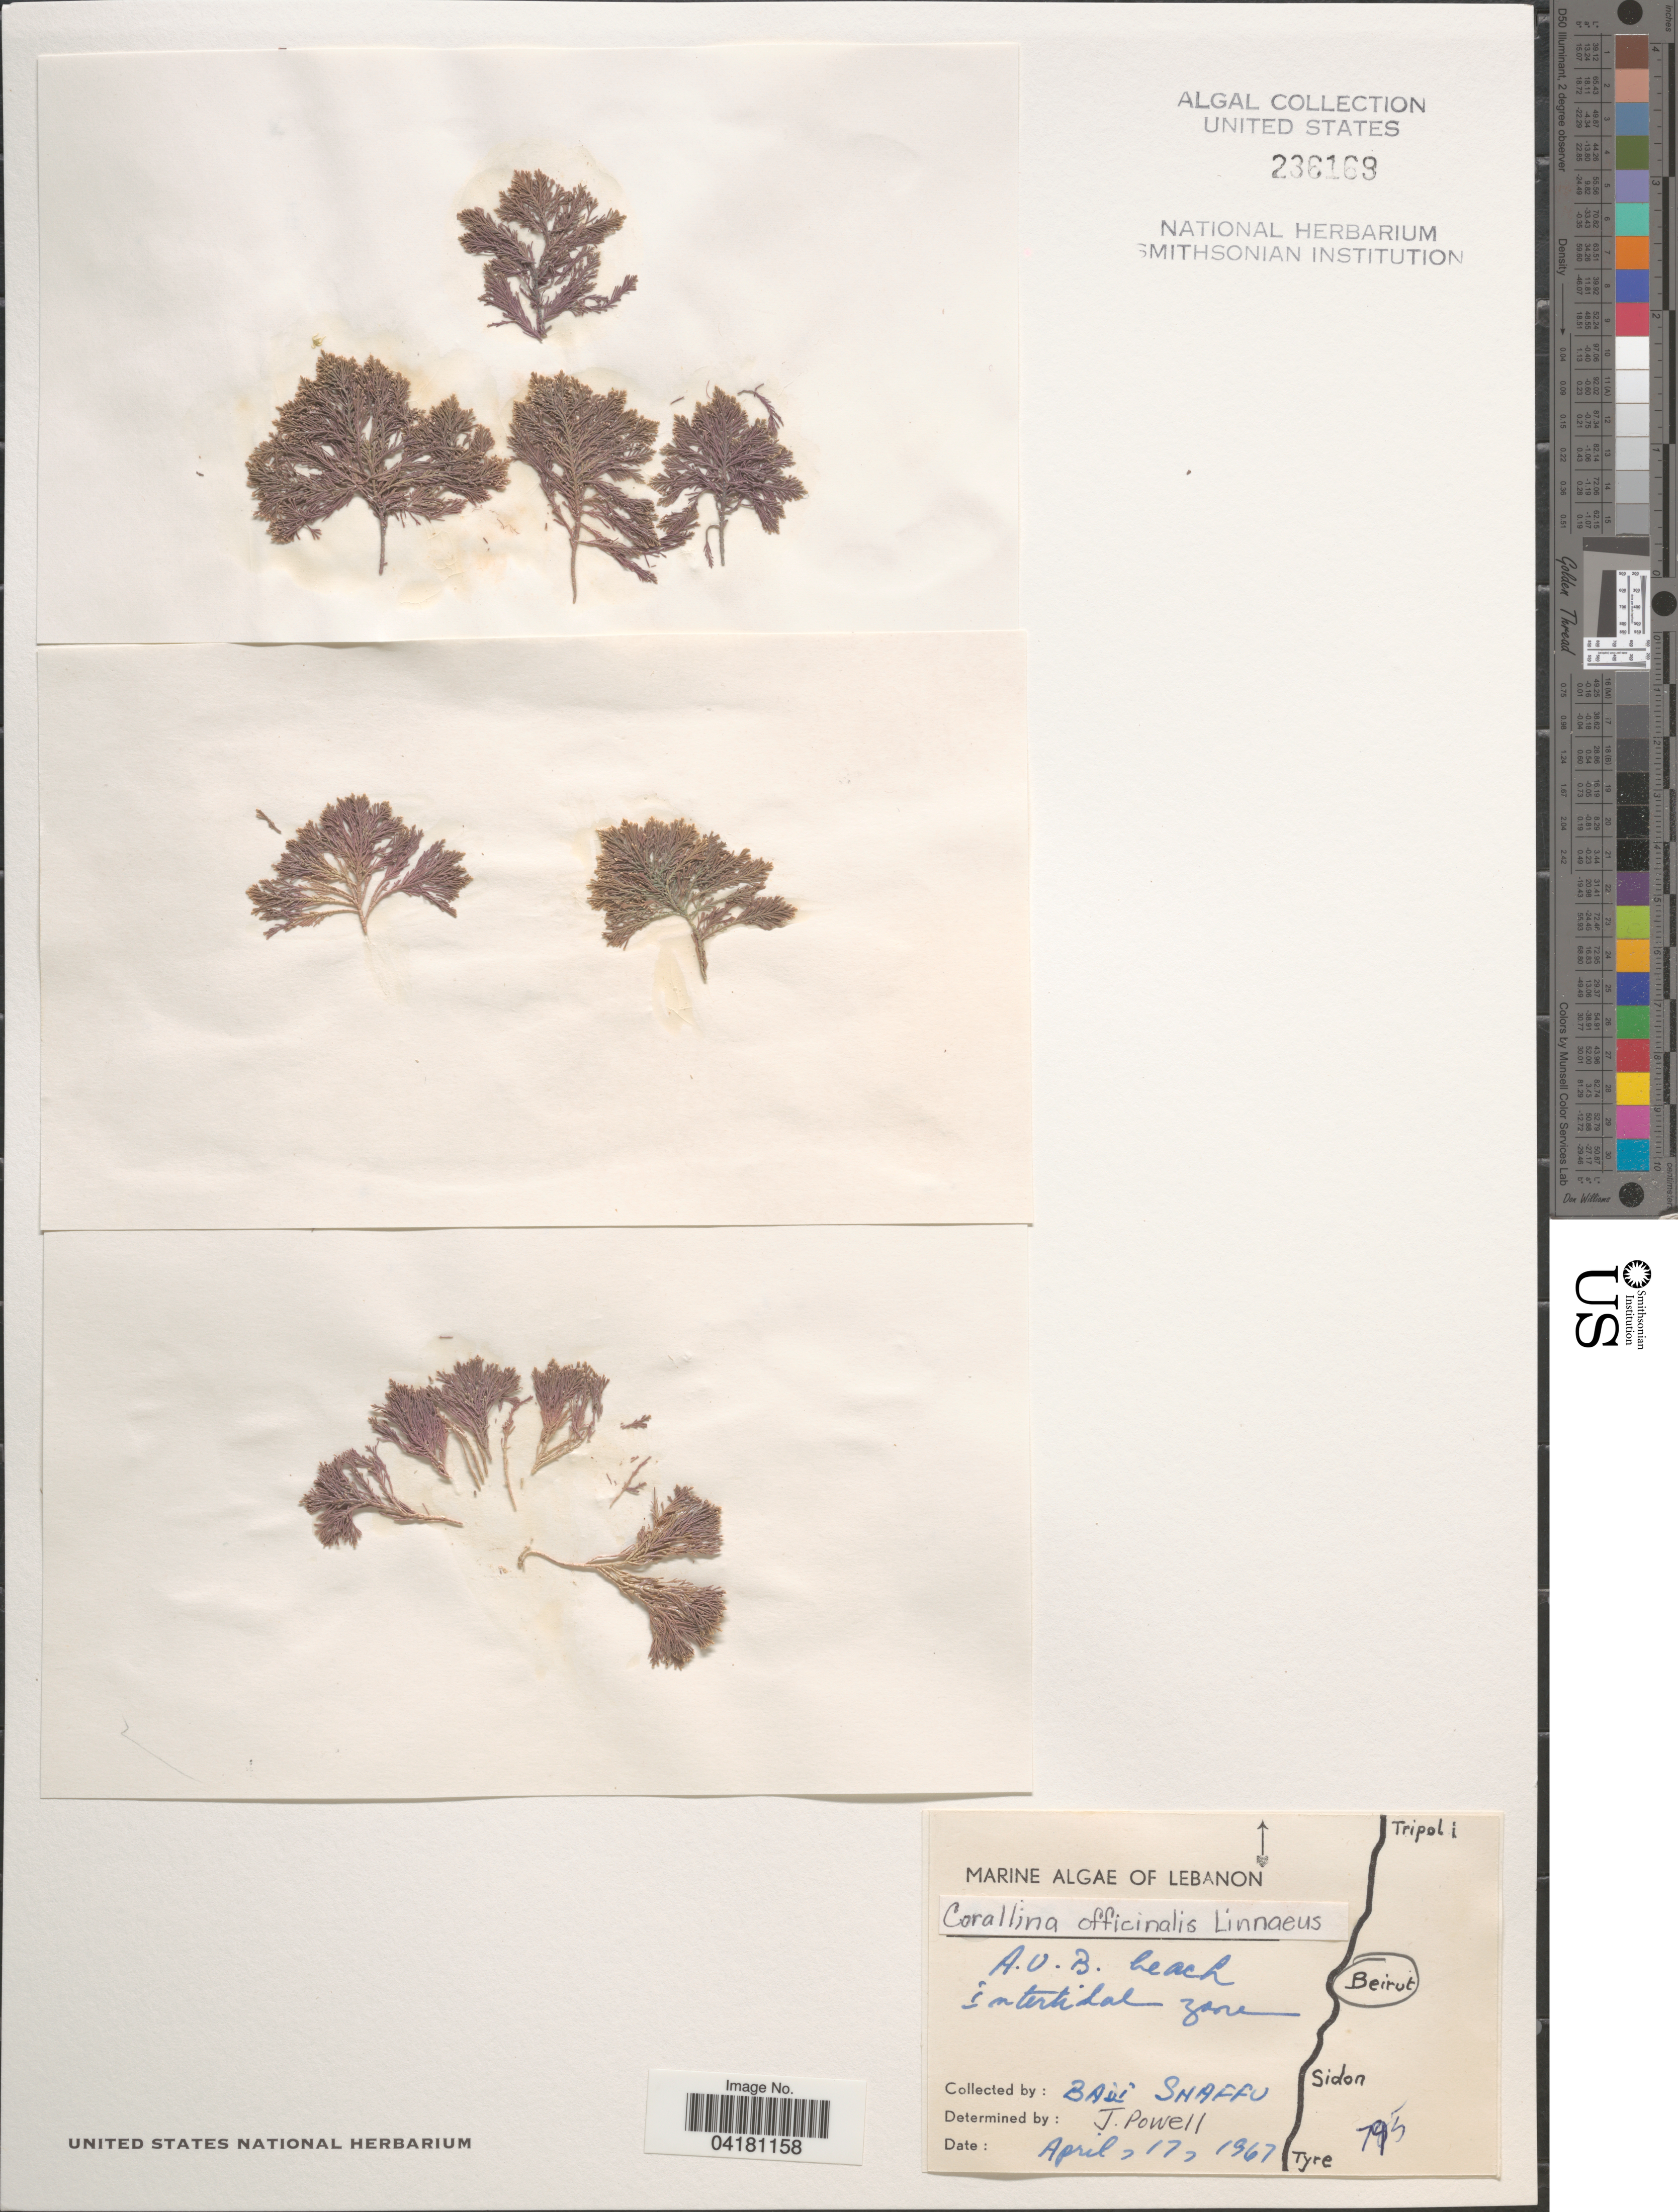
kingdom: Plantae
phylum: Rhodophyta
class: Florideophyceae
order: Corallinales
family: Corallinaceae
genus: Corallina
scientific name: Corallina officinalis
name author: L.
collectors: B. Shaffu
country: Lebanon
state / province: Beyrouth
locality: Beirut. A.U.B. beach intertidal zone.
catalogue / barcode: US 236169